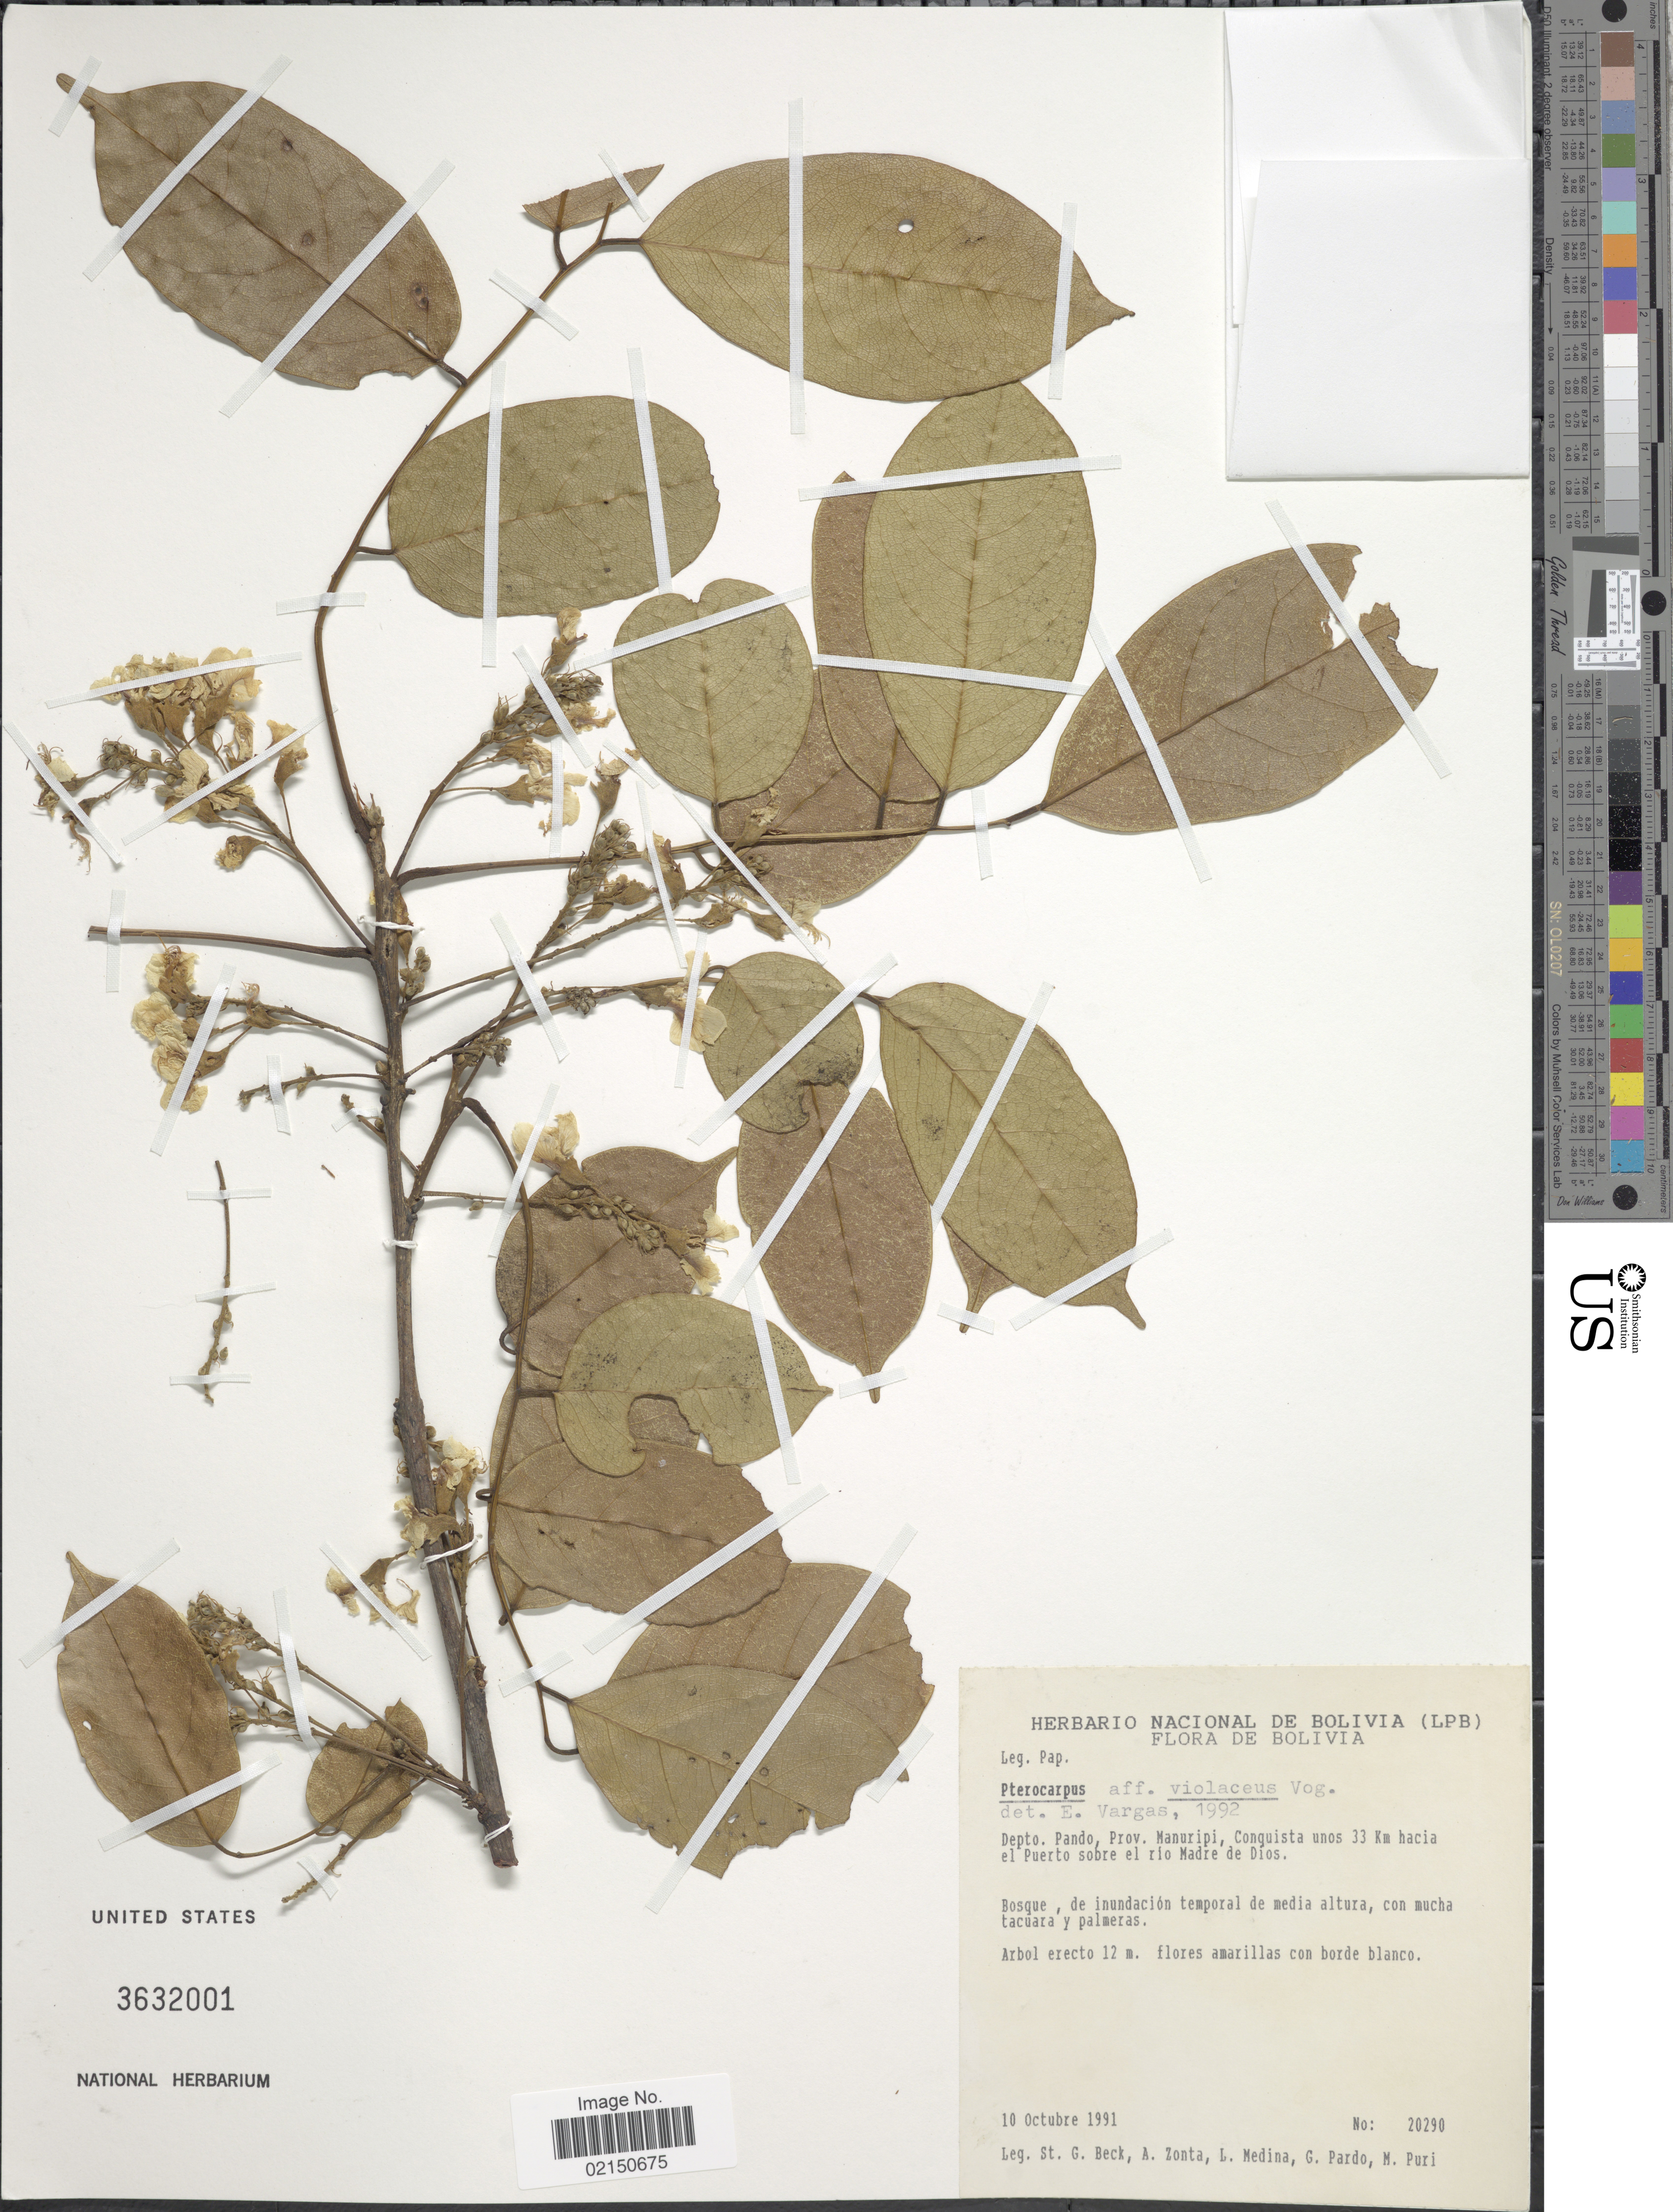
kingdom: Plantae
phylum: Tracheophyta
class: Magnoliopsida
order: Fabales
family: Fabaceae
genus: Pterocarpus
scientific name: Pterocarpus violaceus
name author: Vogel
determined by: Klitgaard, B. B.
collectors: S. G. Beck, A. Zonta, L. Medina, G. Pardo & M. Puri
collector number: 20290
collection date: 1991-10-10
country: Bolivia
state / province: Pando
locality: Prov. Manuripi, Conguista unos 33 Km hacia el Puerto sobre el rio Madre de Dios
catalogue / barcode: US 3632001